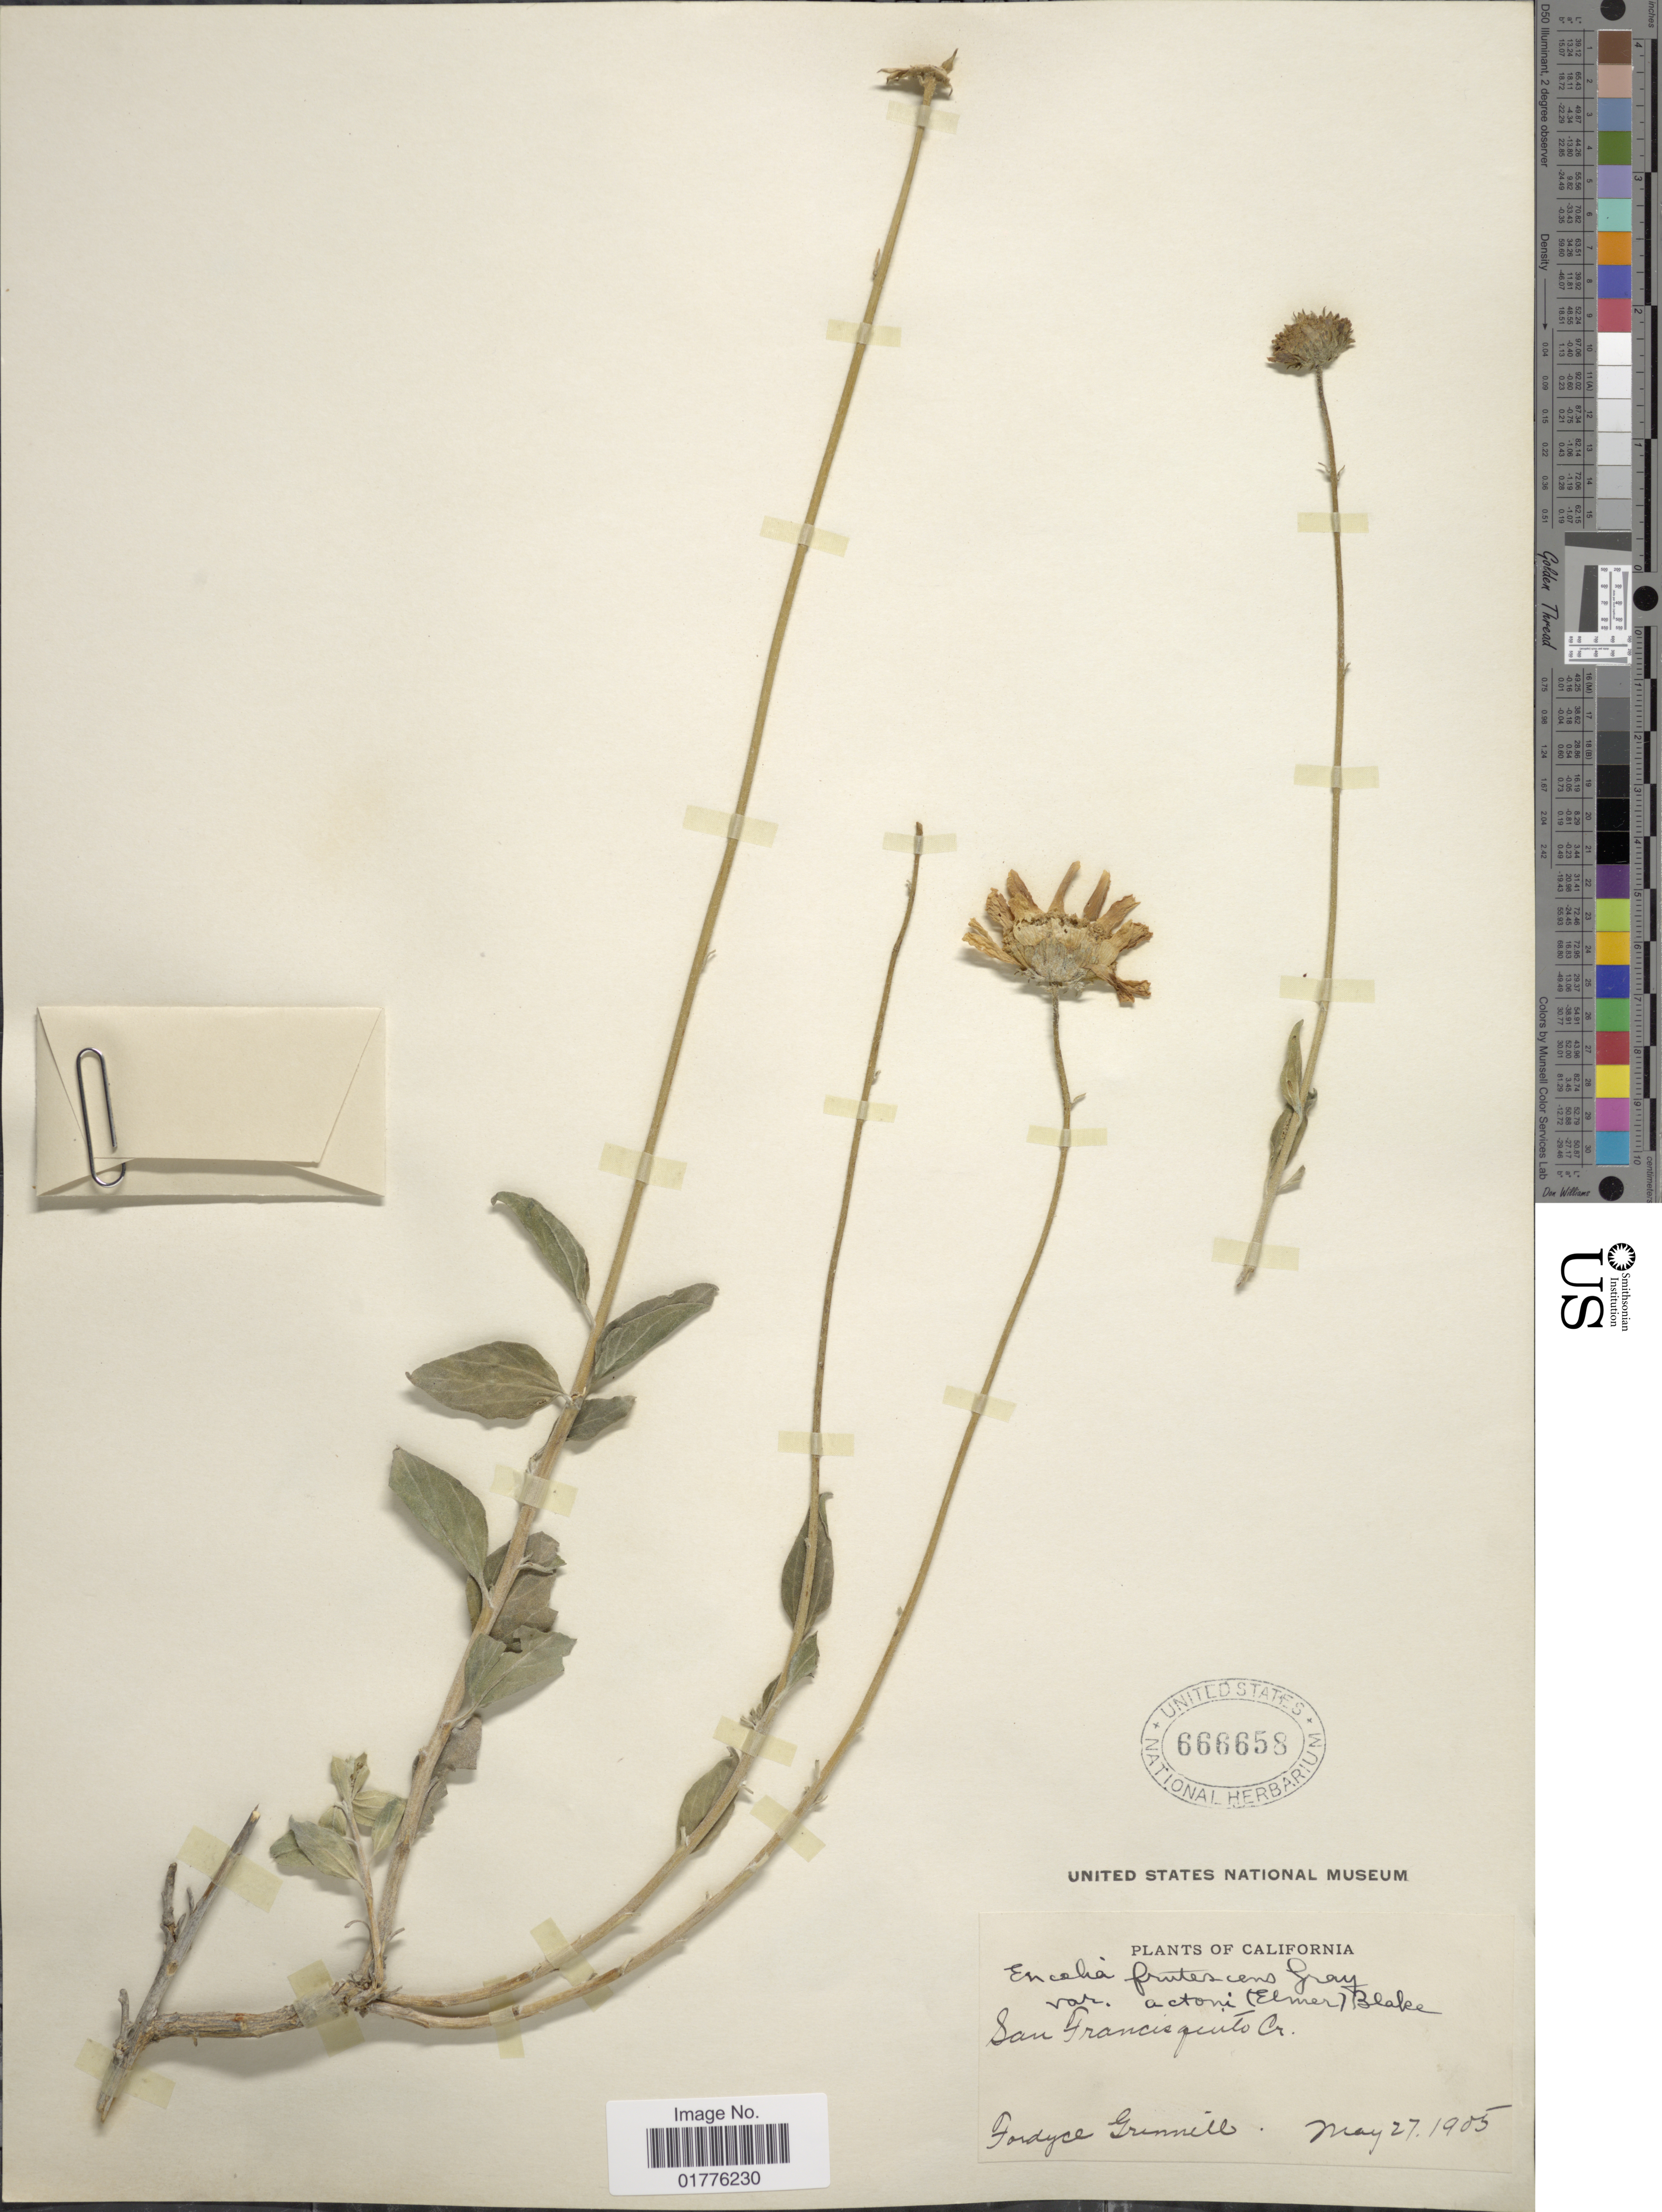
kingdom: Plantae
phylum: Tracheophyta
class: Magnoliopsida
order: Asterales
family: Asteraceae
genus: Encelia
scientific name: Encelia frutescens var. actonii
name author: (Elmer) S.F. Blake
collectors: F. Grinnell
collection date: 1905-05-27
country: United States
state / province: California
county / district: San Francisco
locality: San Francisco Cr.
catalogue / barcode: US 666658